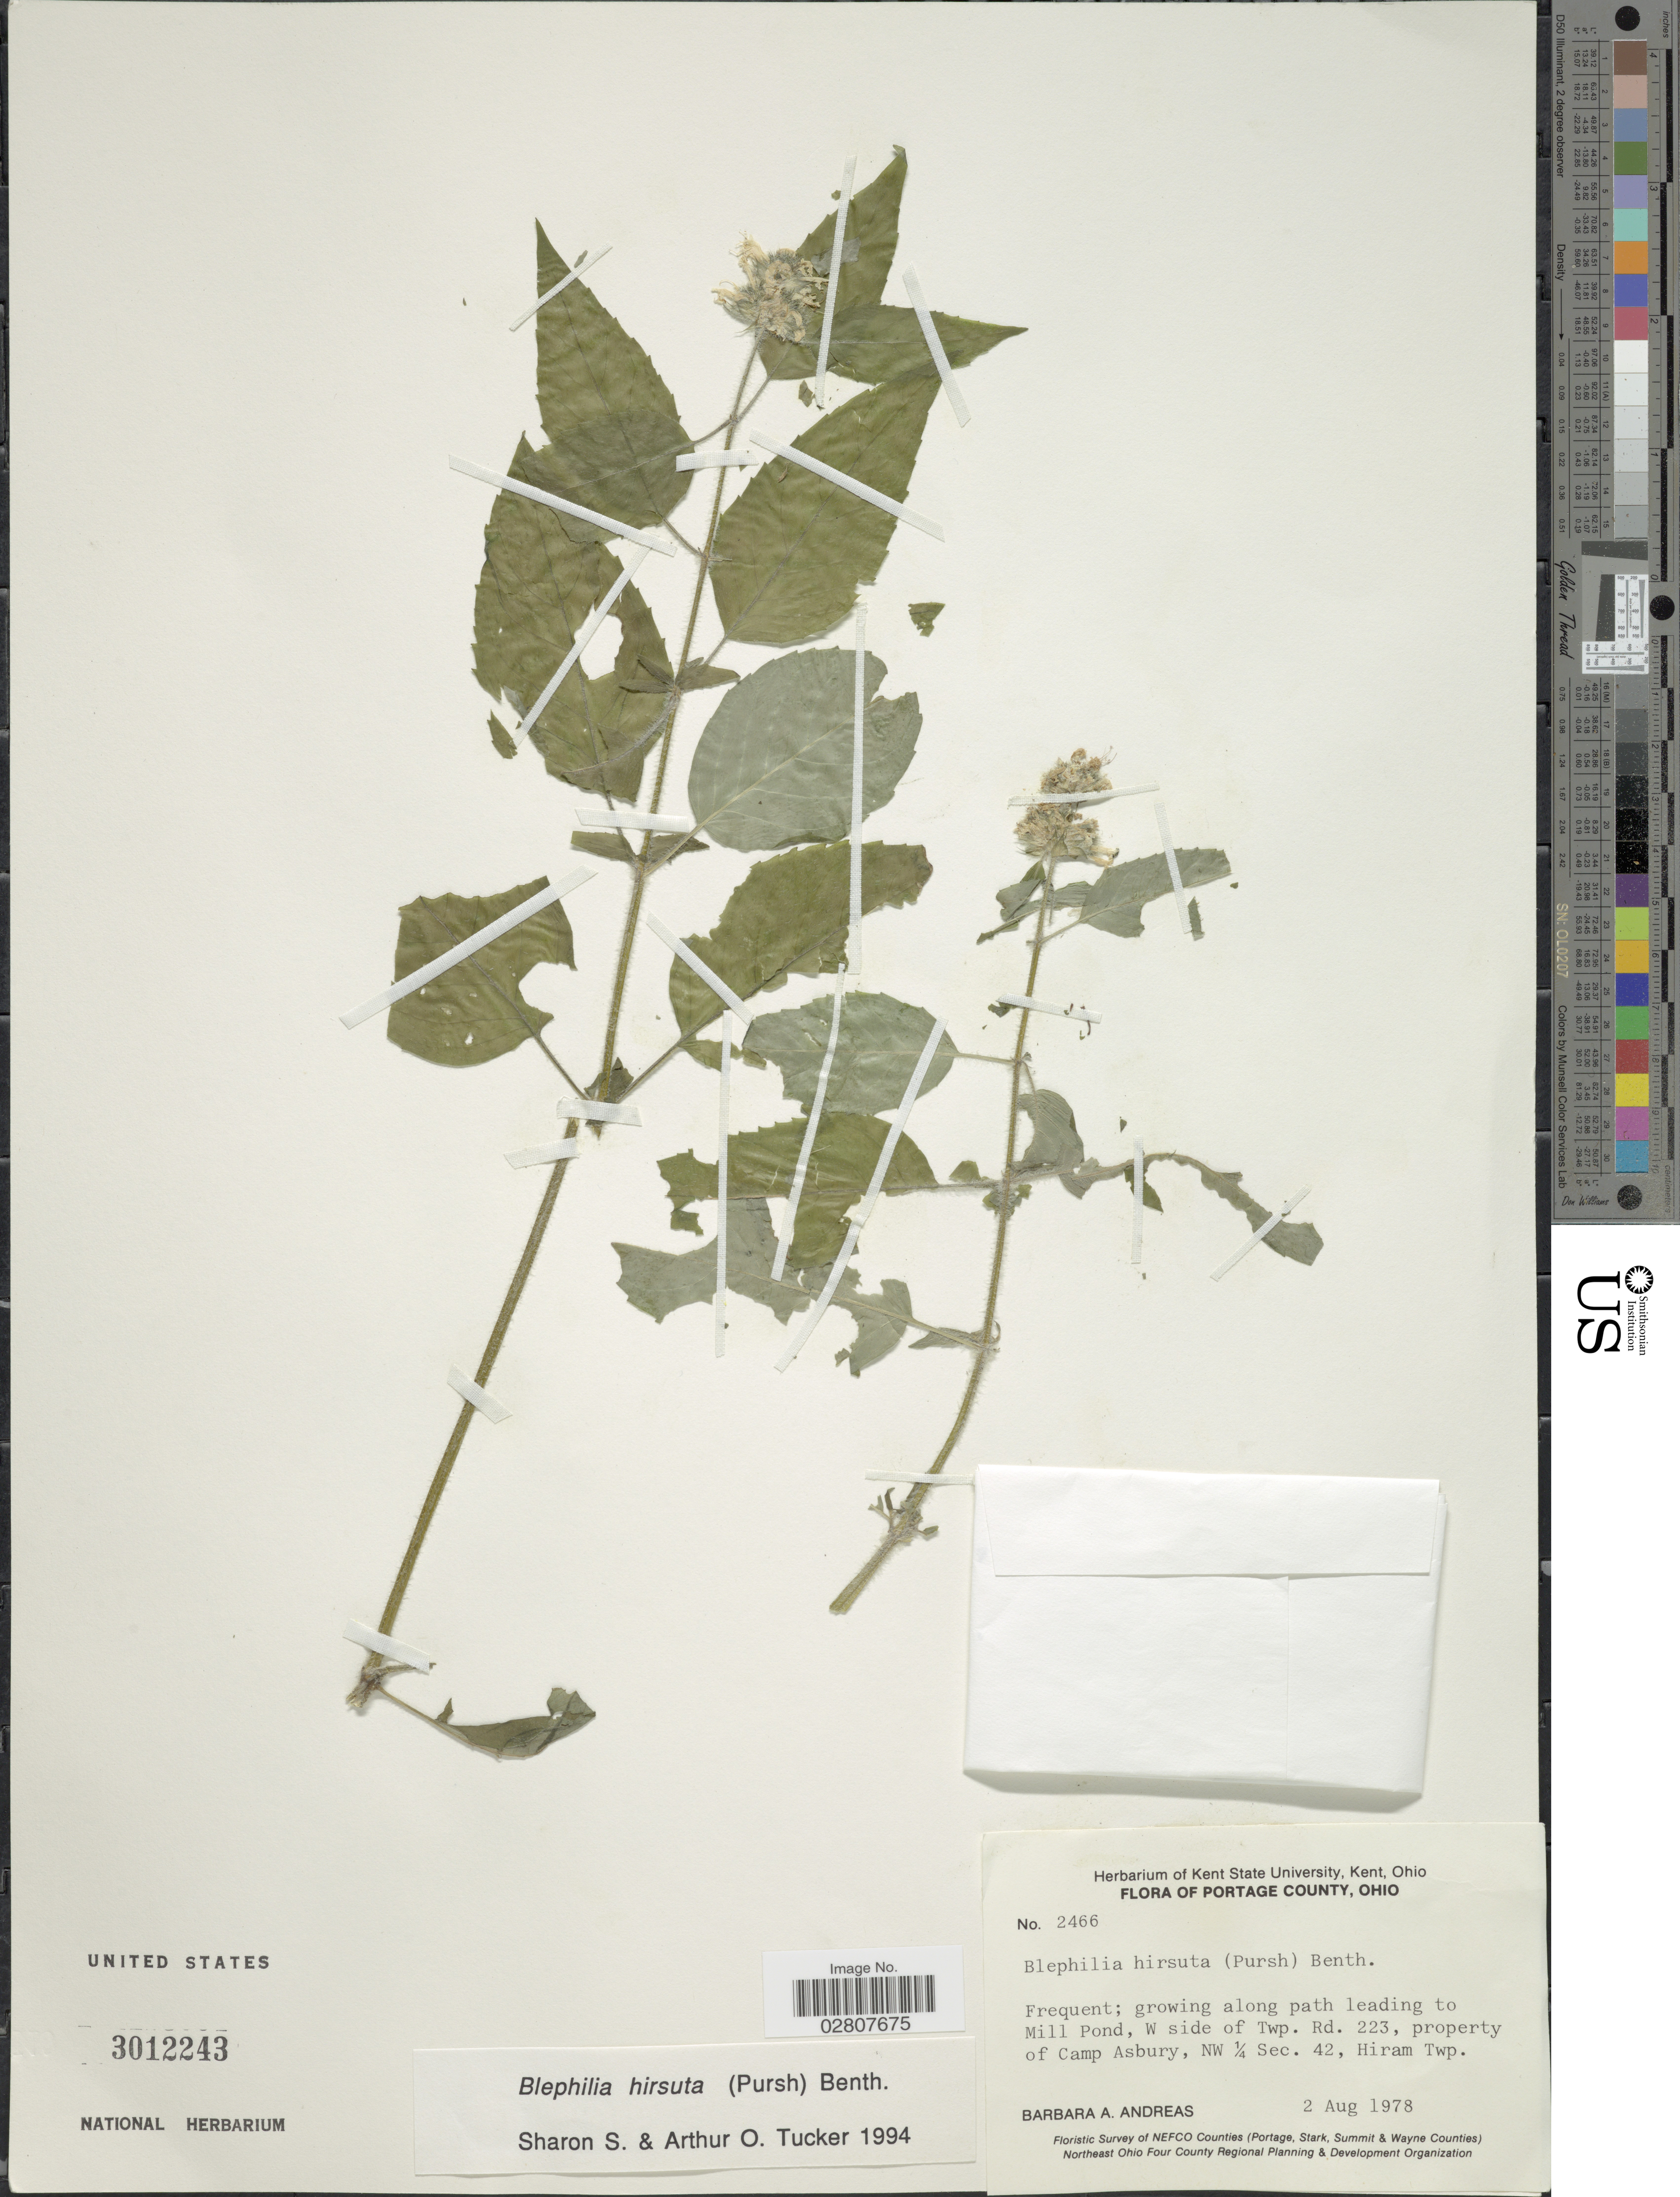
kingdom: Plantae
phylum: Tracheophyta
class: Magnoliopsida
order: Lamiales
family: Lamiaceae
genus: Blephilia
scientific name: Blephilia hirsuta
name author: (Pursh) Benth.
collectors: B. A. Andreas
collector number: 2466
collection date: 1978-08-02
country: United States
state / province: Ohio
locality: Portage County. Growing along path leading to Mill Pond, W side of Twp. Rd. 223, property of Camp Asbury, NW ¼ Sec. 42, Hiram Twp.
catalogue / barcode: US 3012243